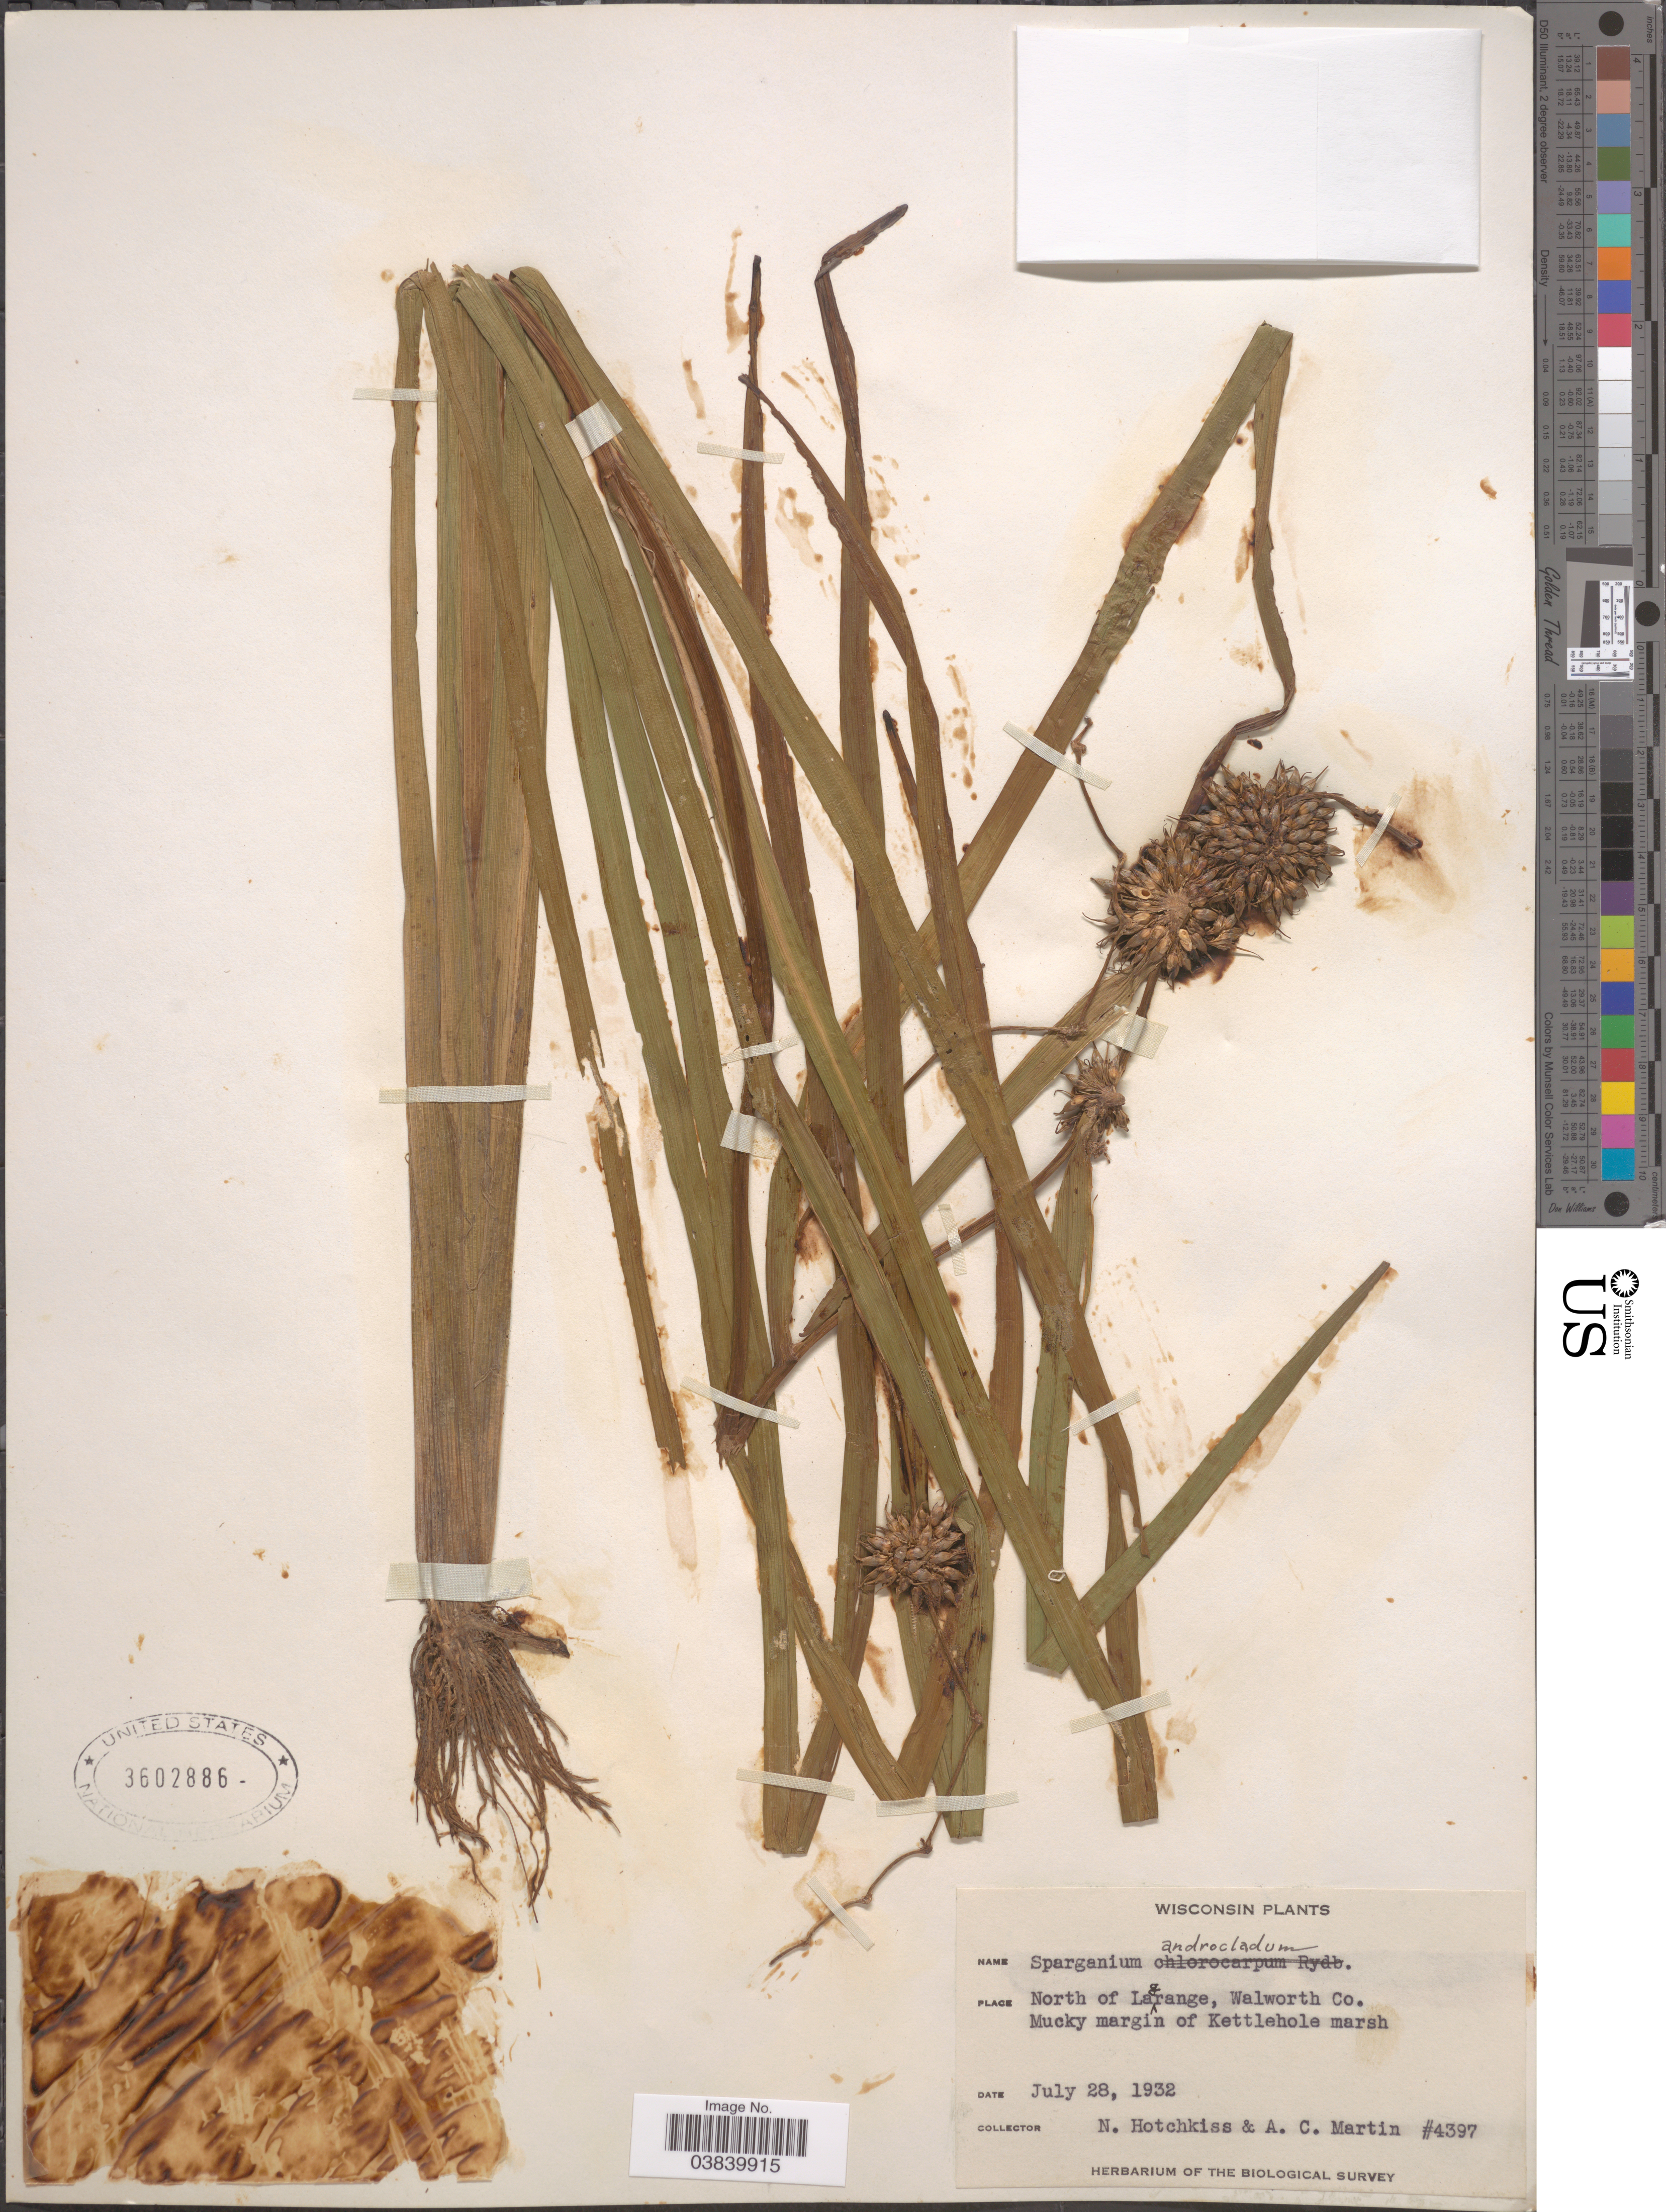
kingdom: Plantae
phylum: Tracheophyta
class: Liliopsida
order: Poales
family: Typhaceae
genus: Sparganium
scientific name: Sparganium androcladum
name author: Morong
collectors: N. Hotchkiss & A. C. Martin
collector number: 4397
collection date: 1932-07-28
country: United States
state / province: Wisconsin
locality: North of Lagrange, Walworth Co. Mucky margin of Kettlehole marsh.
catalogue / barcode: US 3602886